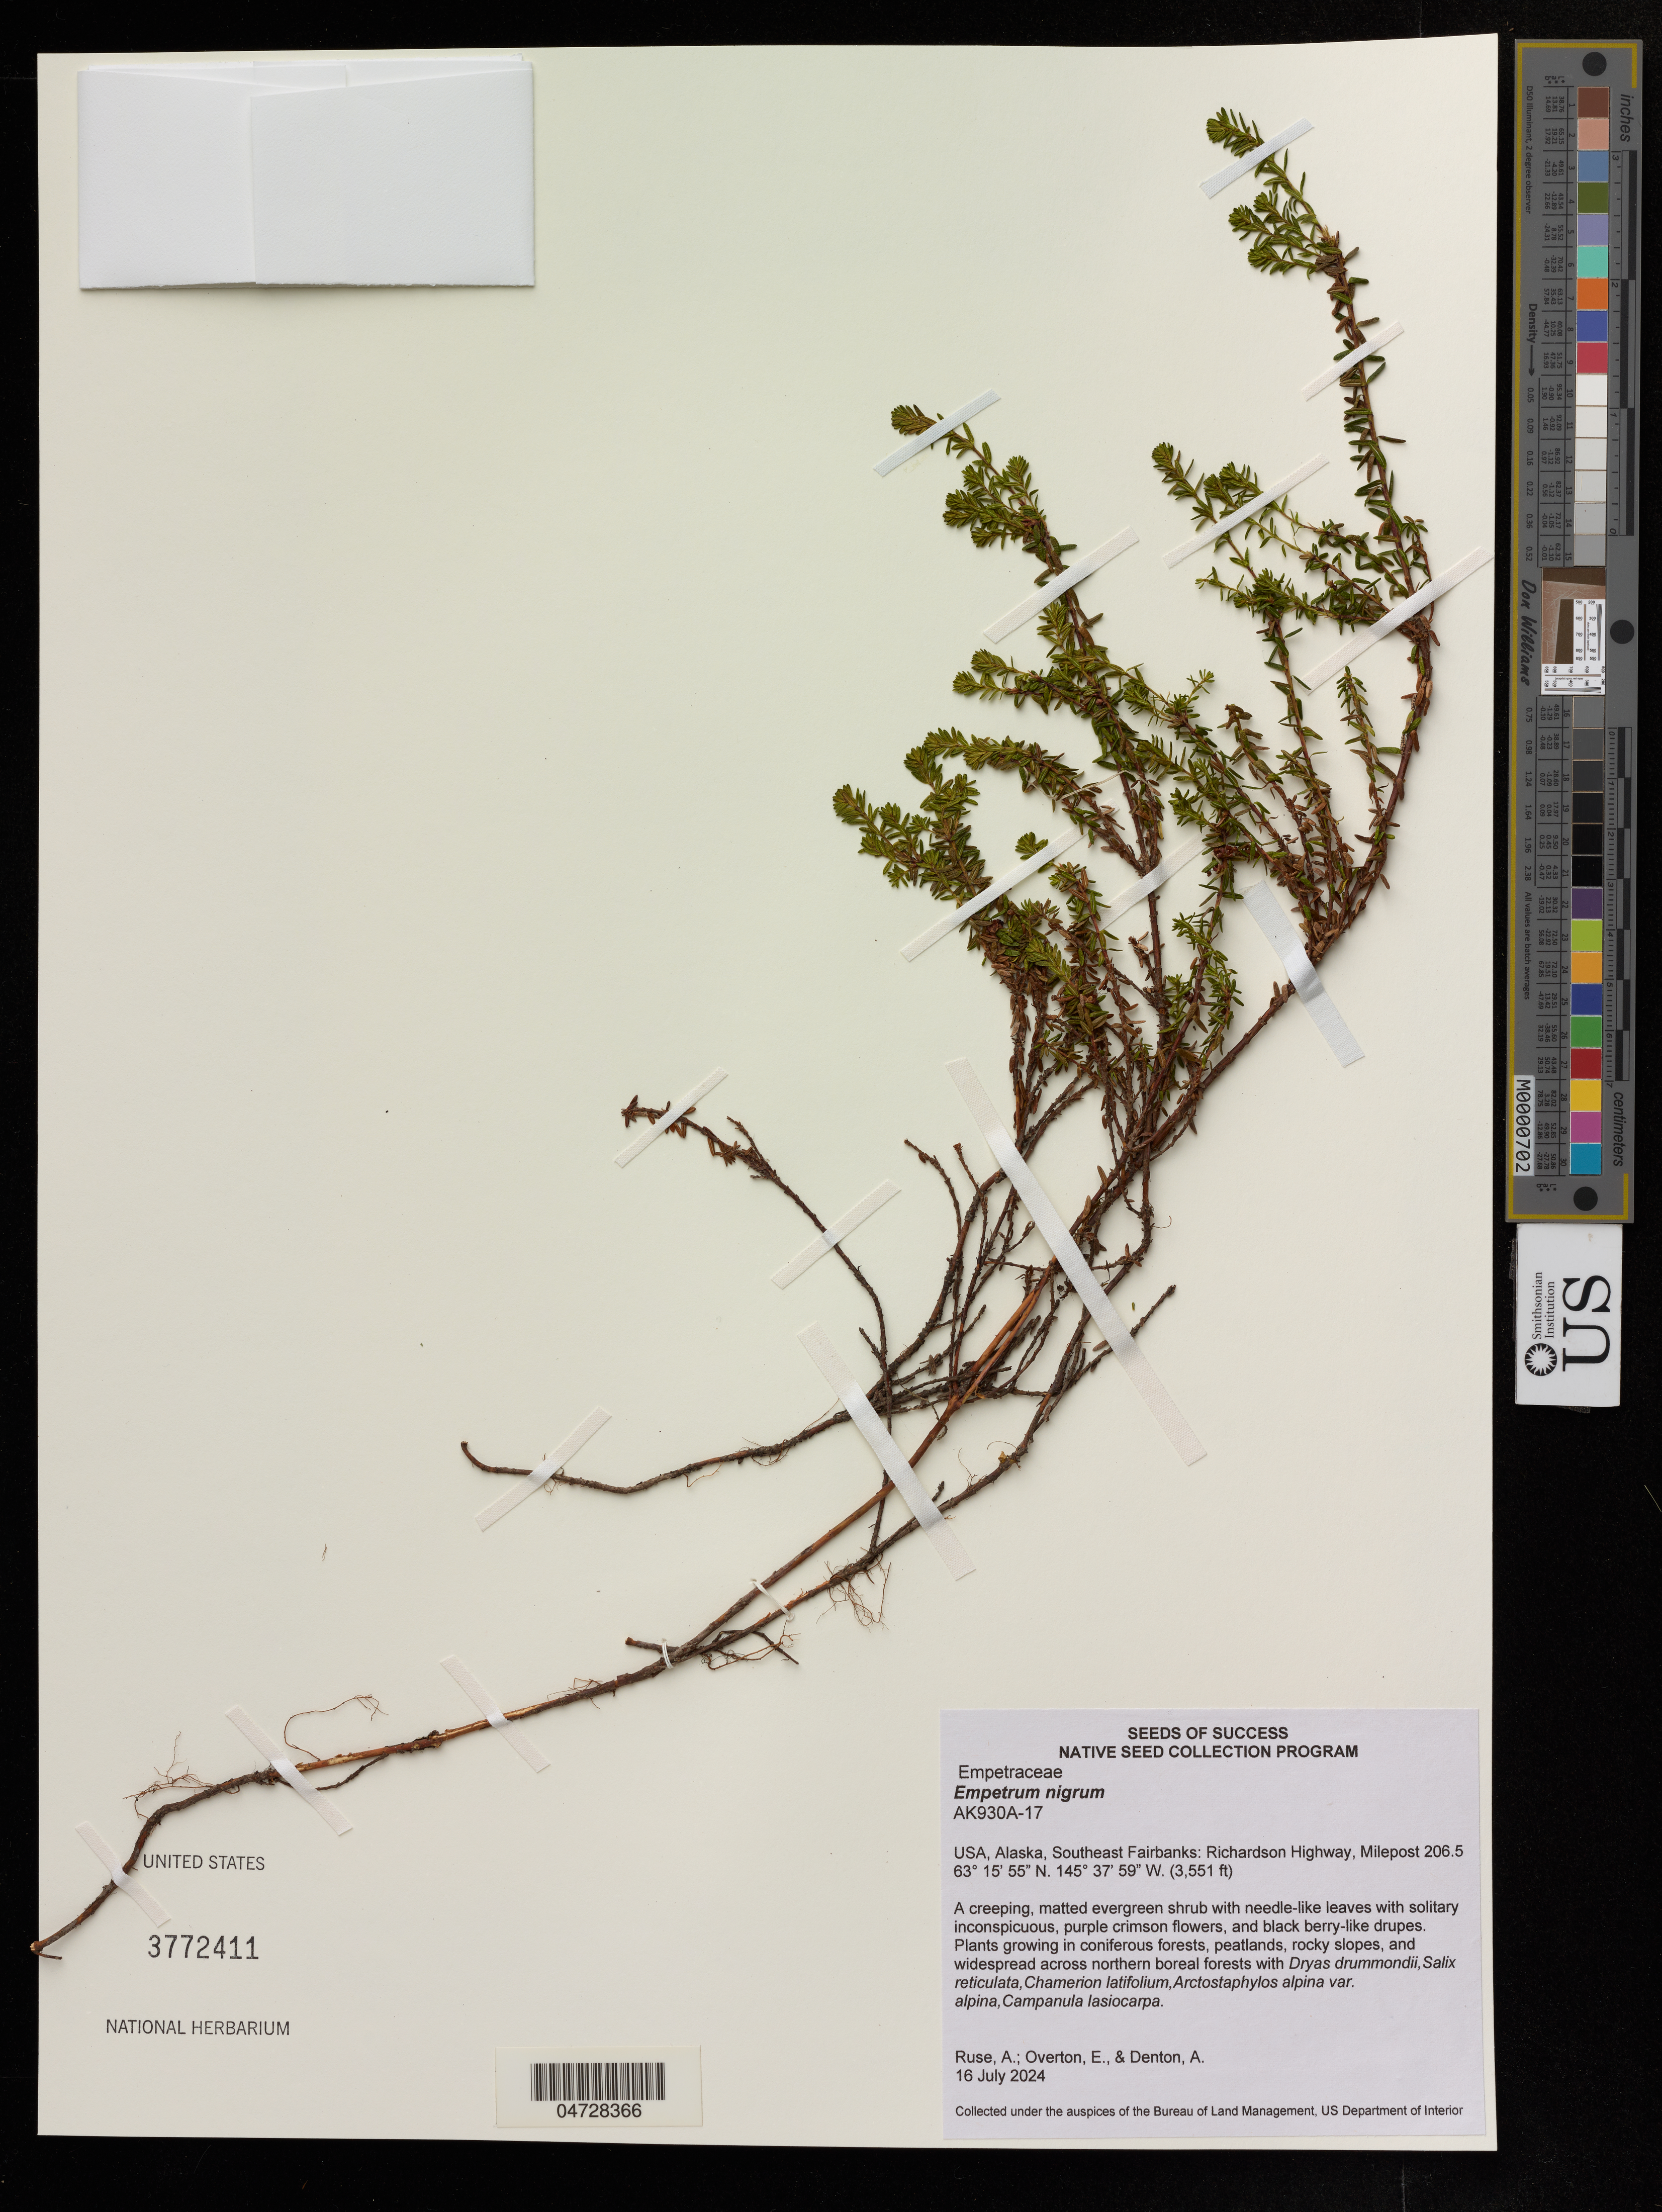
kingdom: Plantae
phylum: Tracheophyta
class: Magnoliopsida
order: Ericales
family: Ericaceae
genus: Empetrum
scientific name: Empetrum nigrum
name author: L.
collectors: A. Ruse, E. Overton & A. Denton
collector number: AK930A-17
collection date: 2024-07-16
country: United States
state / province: Alaska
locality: Southeast Fairbanks: Richardson Highway, Milepost 206.5.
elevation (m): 1082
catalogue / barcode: US 3772411